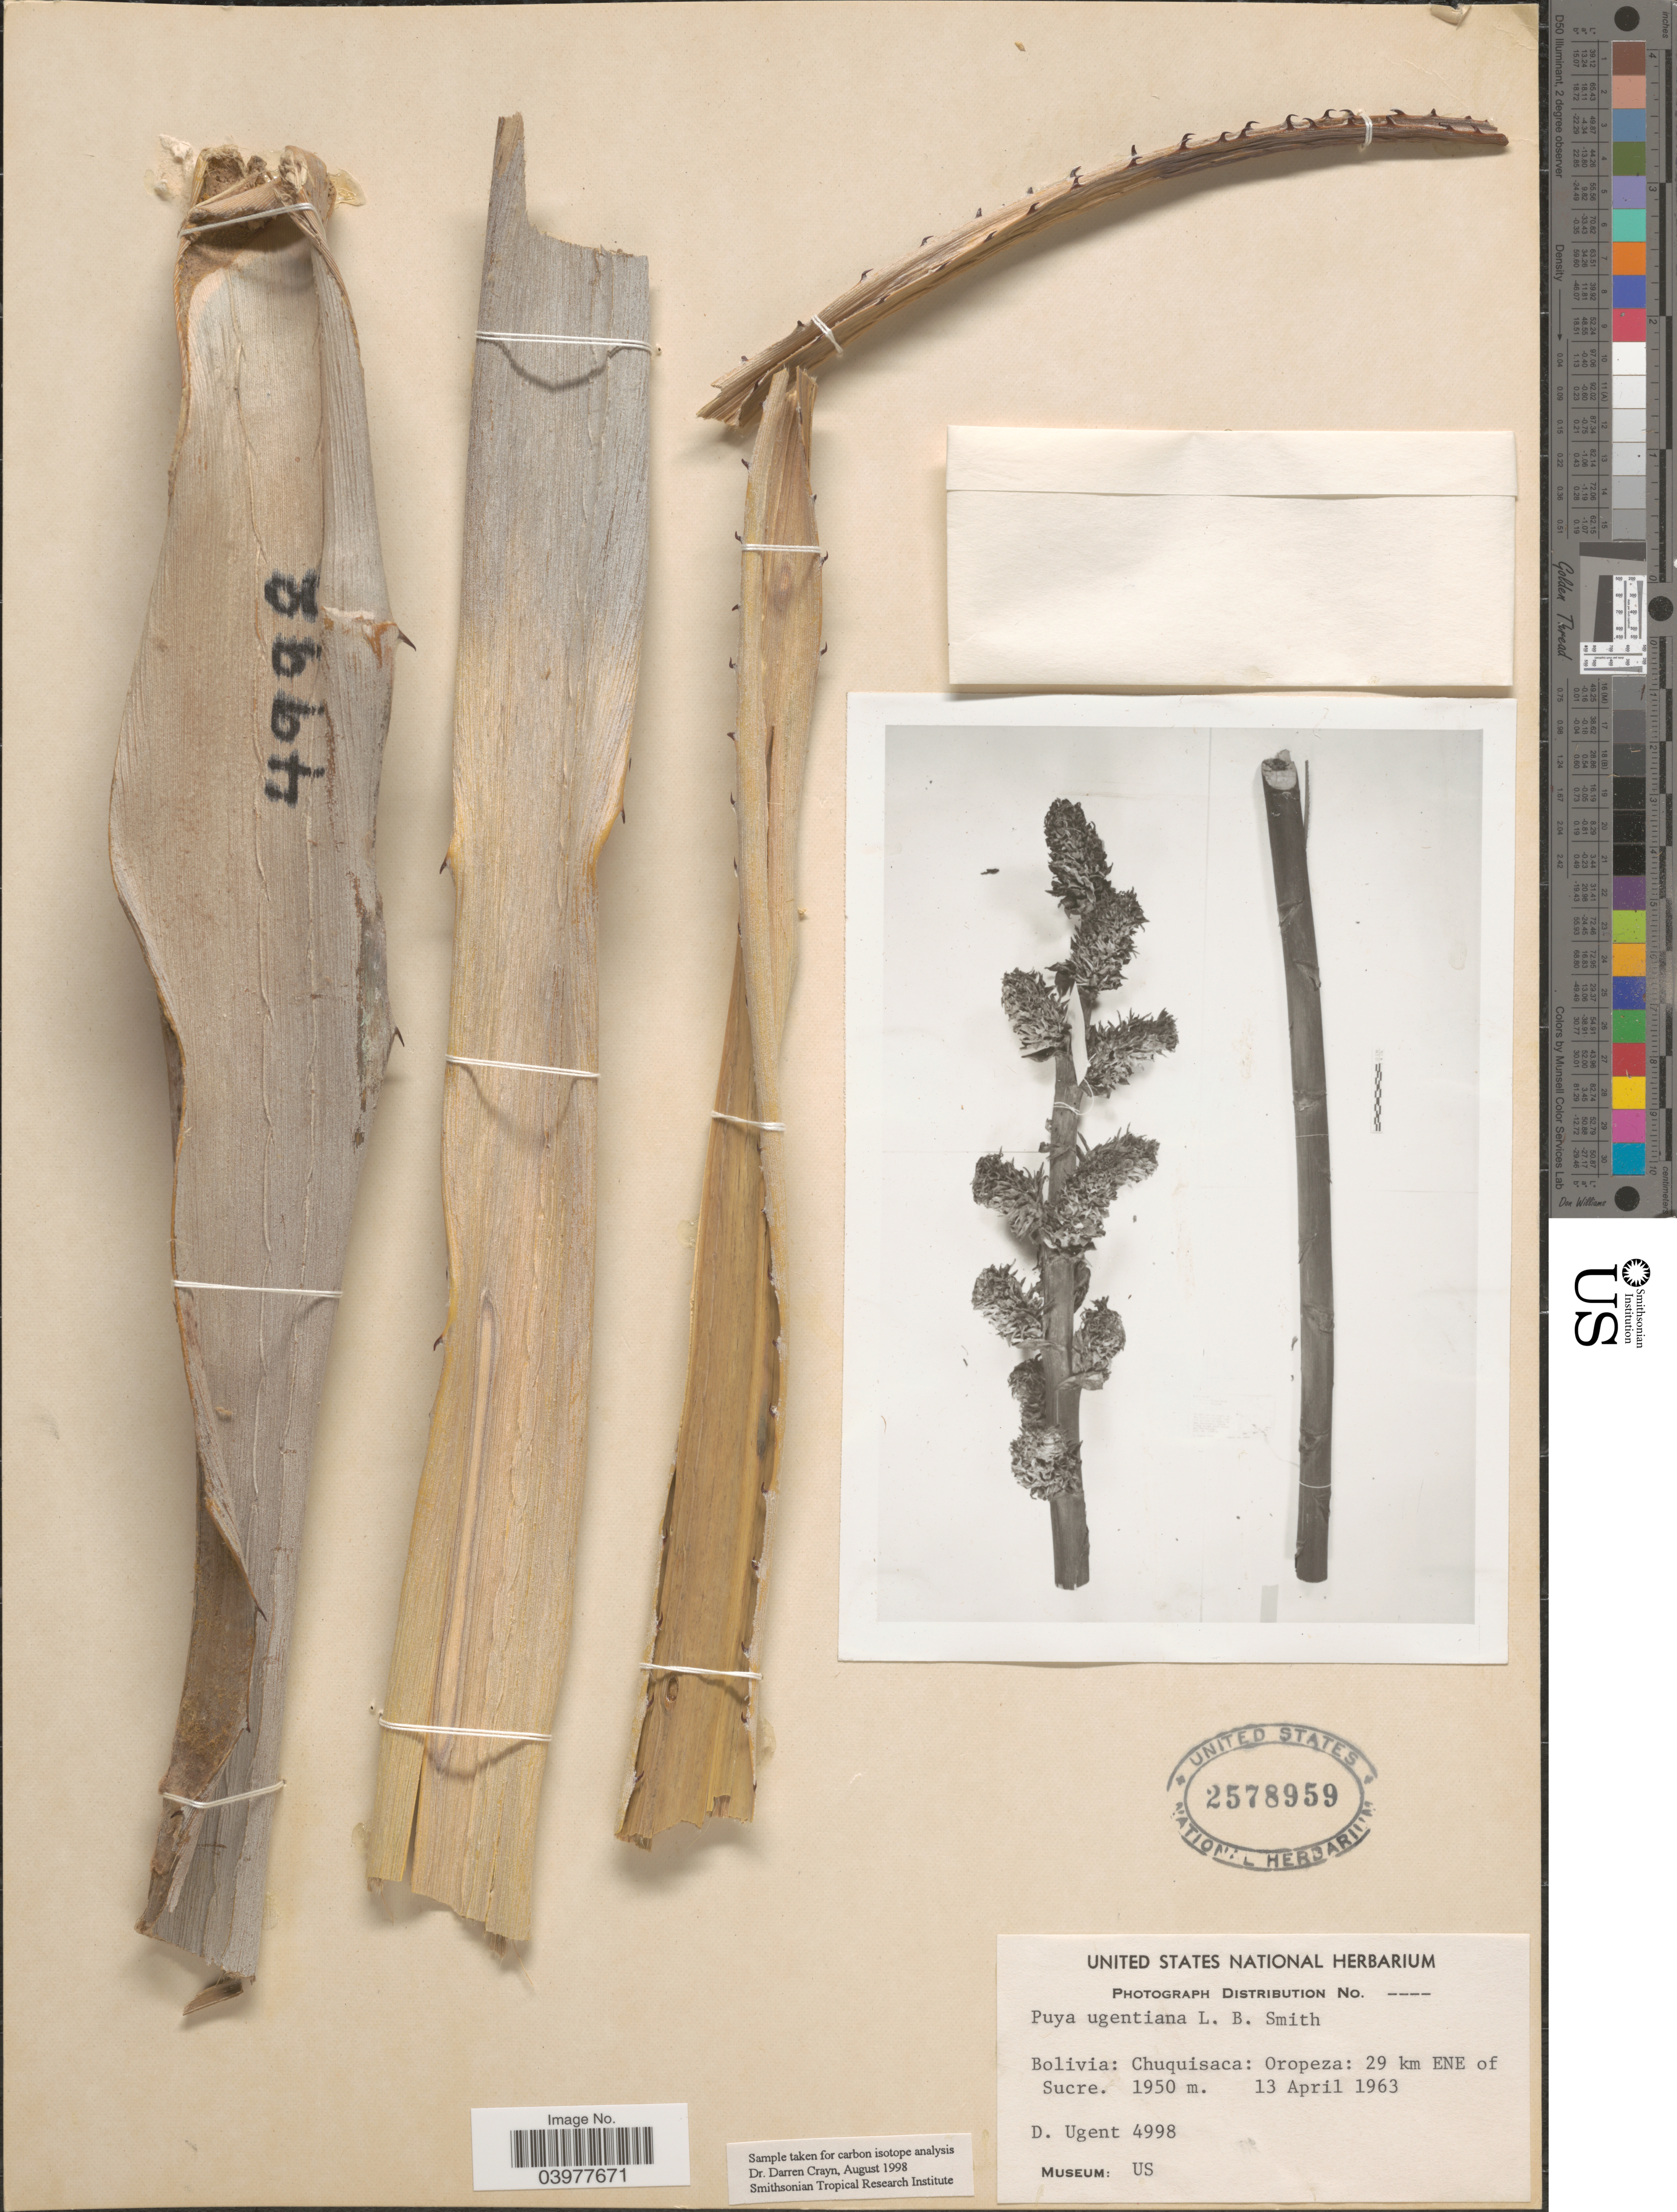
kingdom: Plantae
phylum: Tracheophyta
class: Liliopsida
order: Poales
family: Bromeliaceae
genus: Puya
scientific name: Puya ugentiana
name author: L.B. Sm.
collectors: D. Ugent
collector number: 4998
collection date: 1963-04-13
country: Bolivia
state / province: Chuquisaca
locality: Oropeza: 29 km ENE of Sucre.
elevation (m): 1950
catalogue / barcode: US 2578959